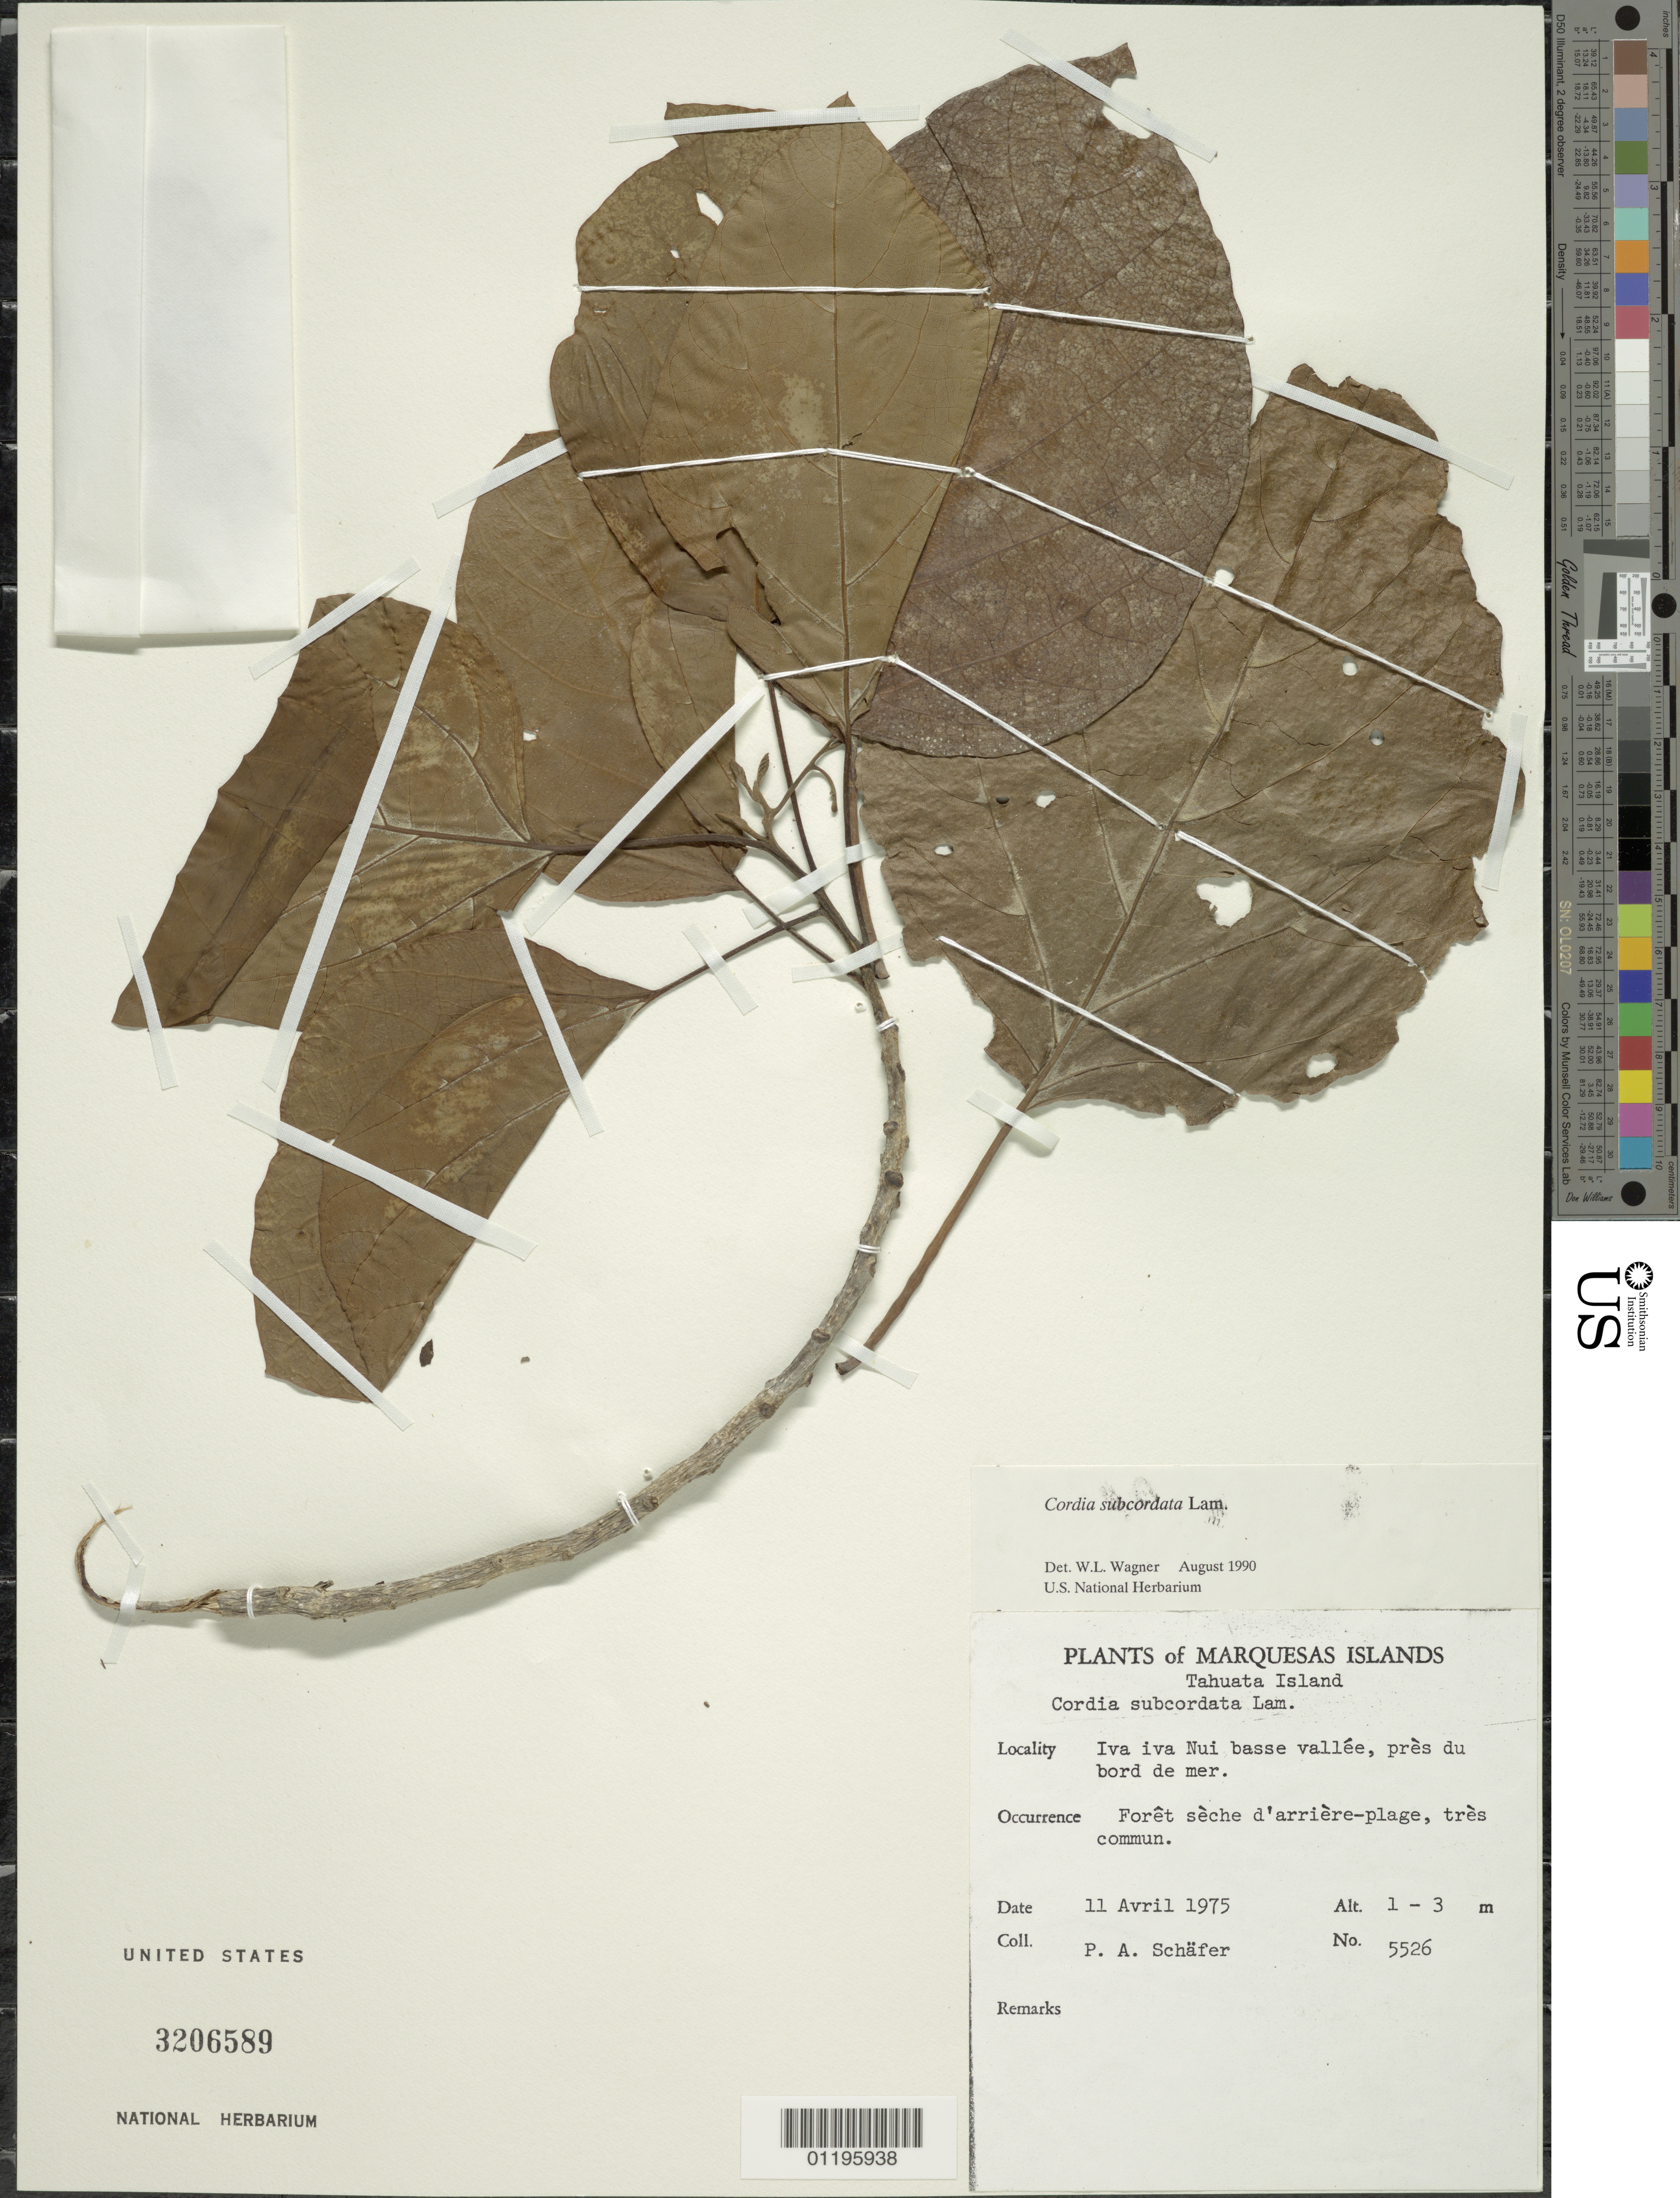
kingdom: Plantae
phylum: Tracheophyta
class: Magnoliopsida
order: Boraginales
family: Cordiaceae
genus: Cordia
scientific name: Cordia subcordata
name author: Lam.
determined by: Wagner, W. L., (BOT), Smithsonian Institution - National Museum of Natural History (UNITED STATES)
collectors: P. A. Schäfer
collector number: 5526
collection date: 1975-04-11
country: French Polynesia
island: Tahuata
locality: Iva iva Nui, basse vallée, près du bord du mer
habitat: Dry forest behind the beach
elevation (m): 1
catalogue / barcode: US 3206589